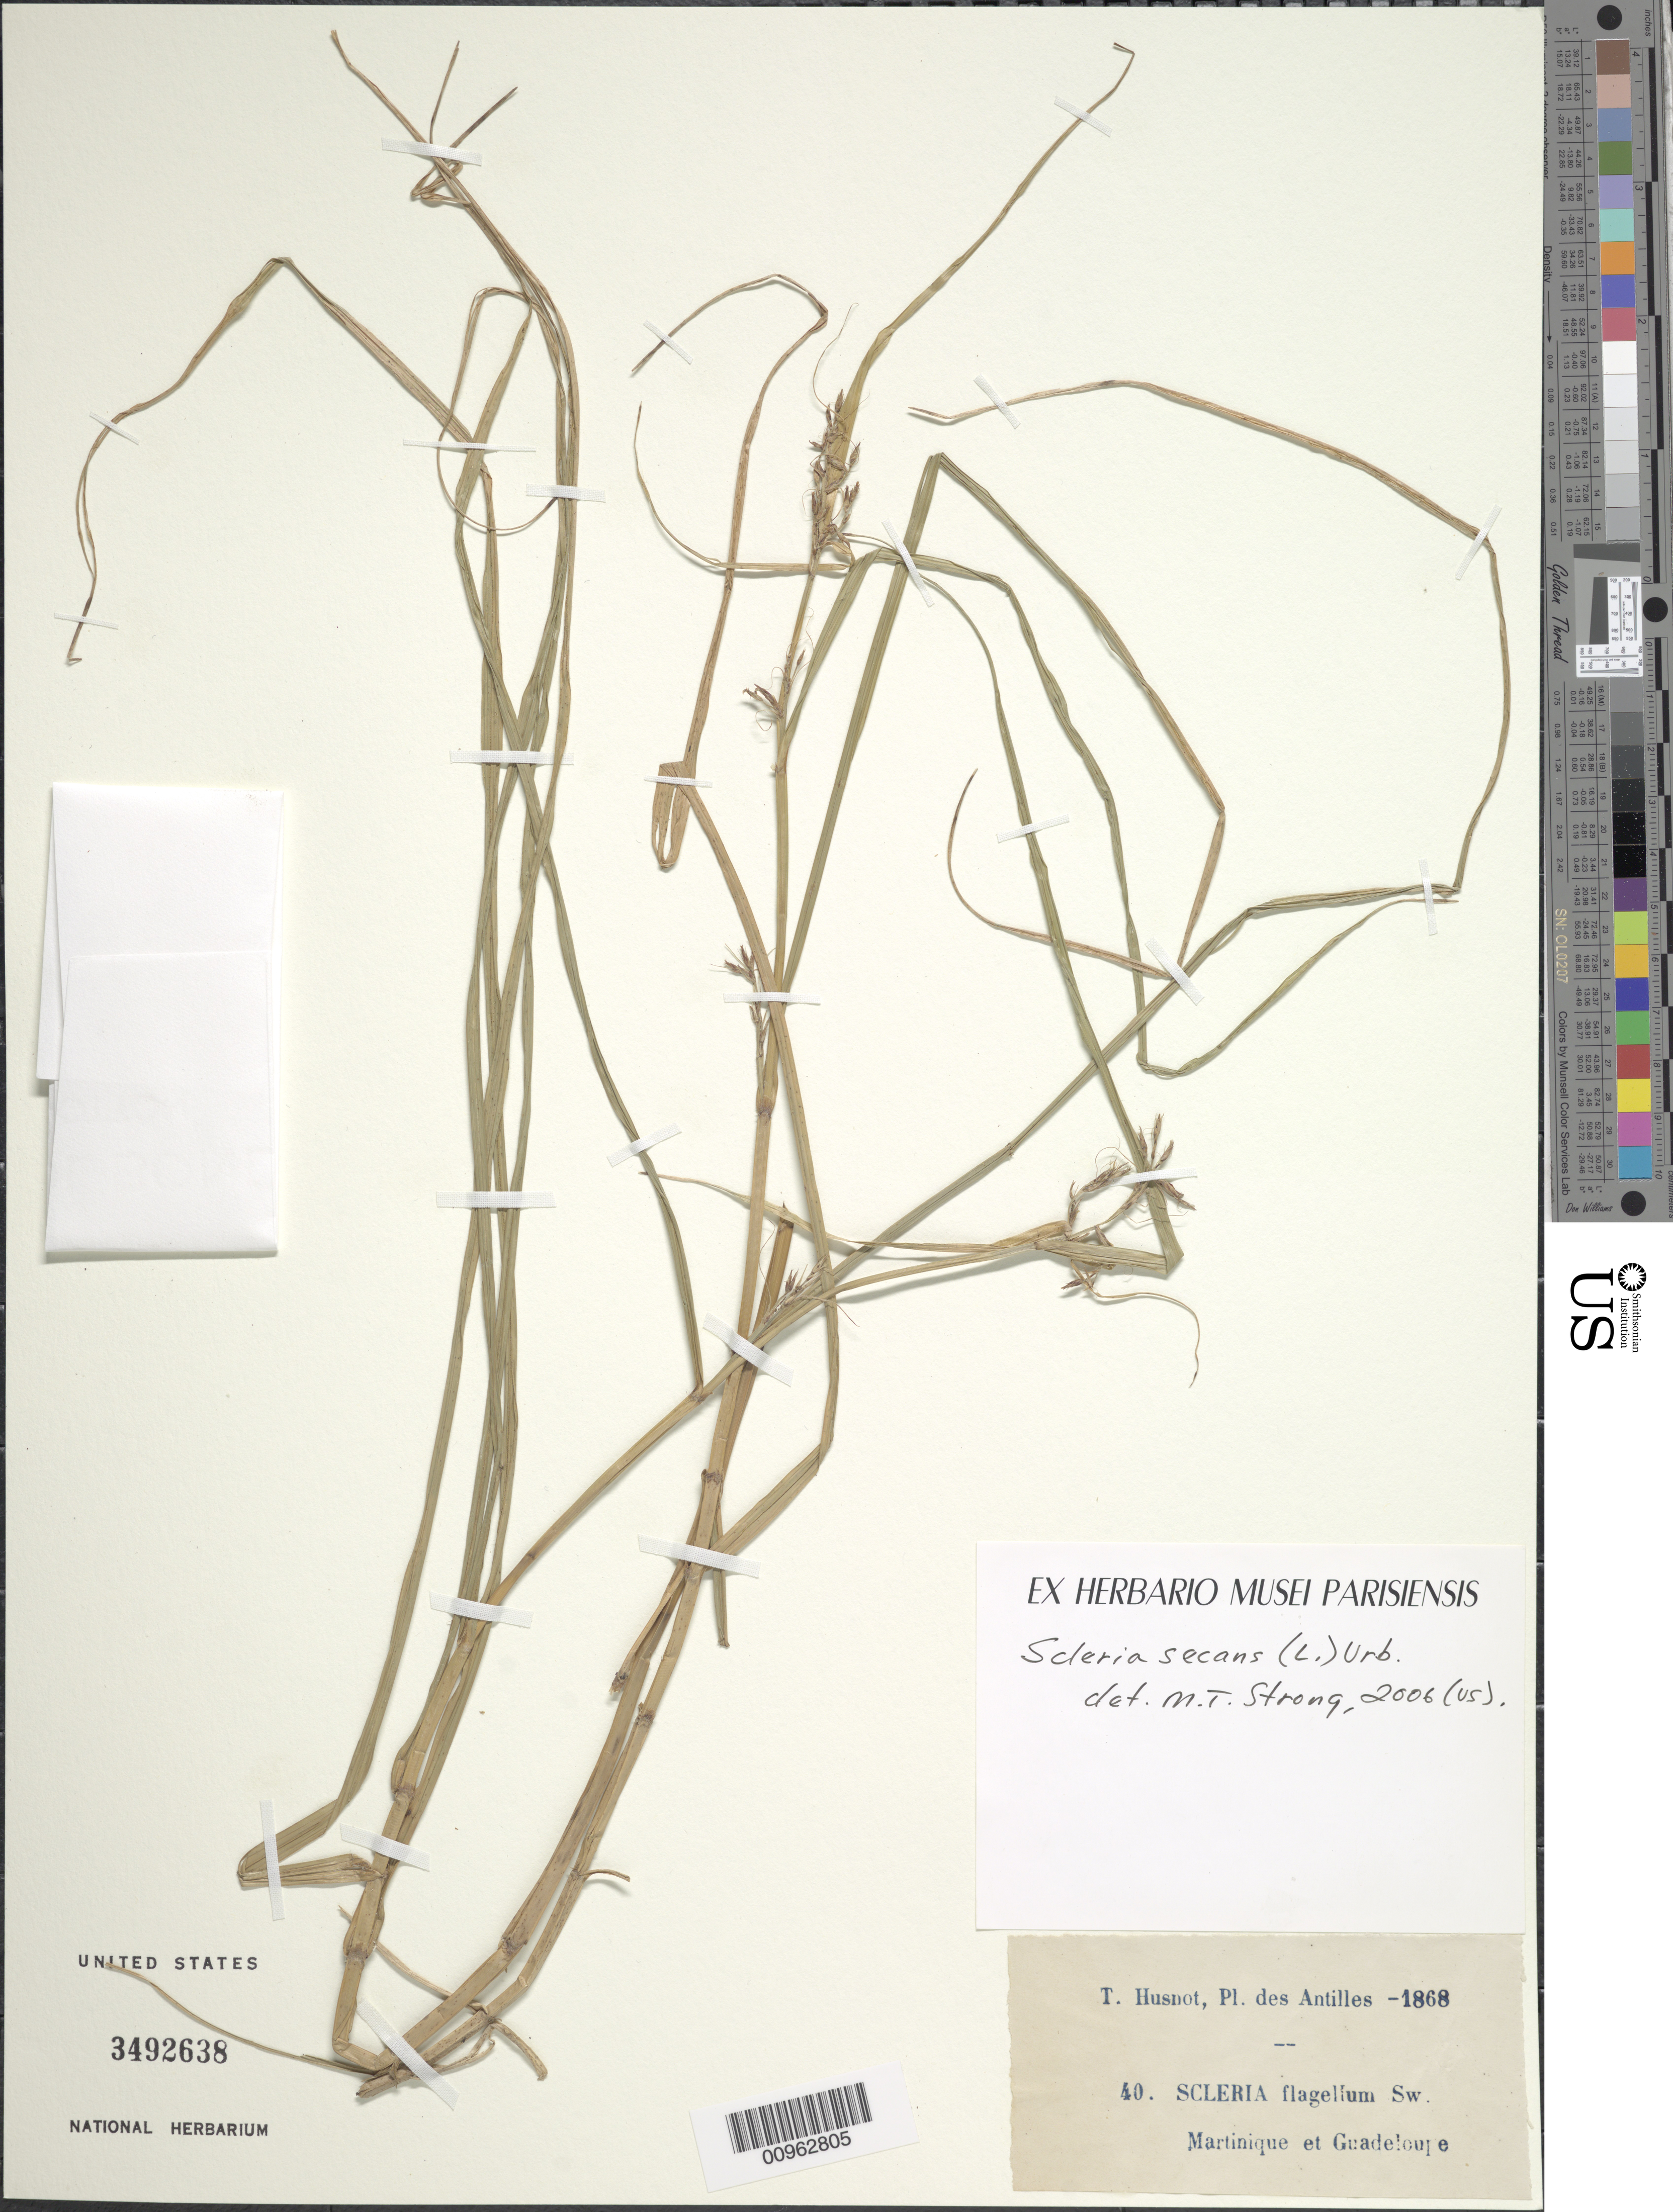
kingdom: Plantae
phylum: Tracheophyta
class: Liliopsida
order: Poales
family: Cyperaceae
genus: Scleria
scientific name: Scleria secans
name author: (L.) Urb.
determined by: Strong, M. T., (US), Smithsonian Institution - National Museum of Natural History (UNITED STATES)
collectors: P. T. Husnot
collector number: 40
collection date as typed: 1868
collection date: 1868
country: Martinique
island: Martinique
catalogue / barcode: US 3492638